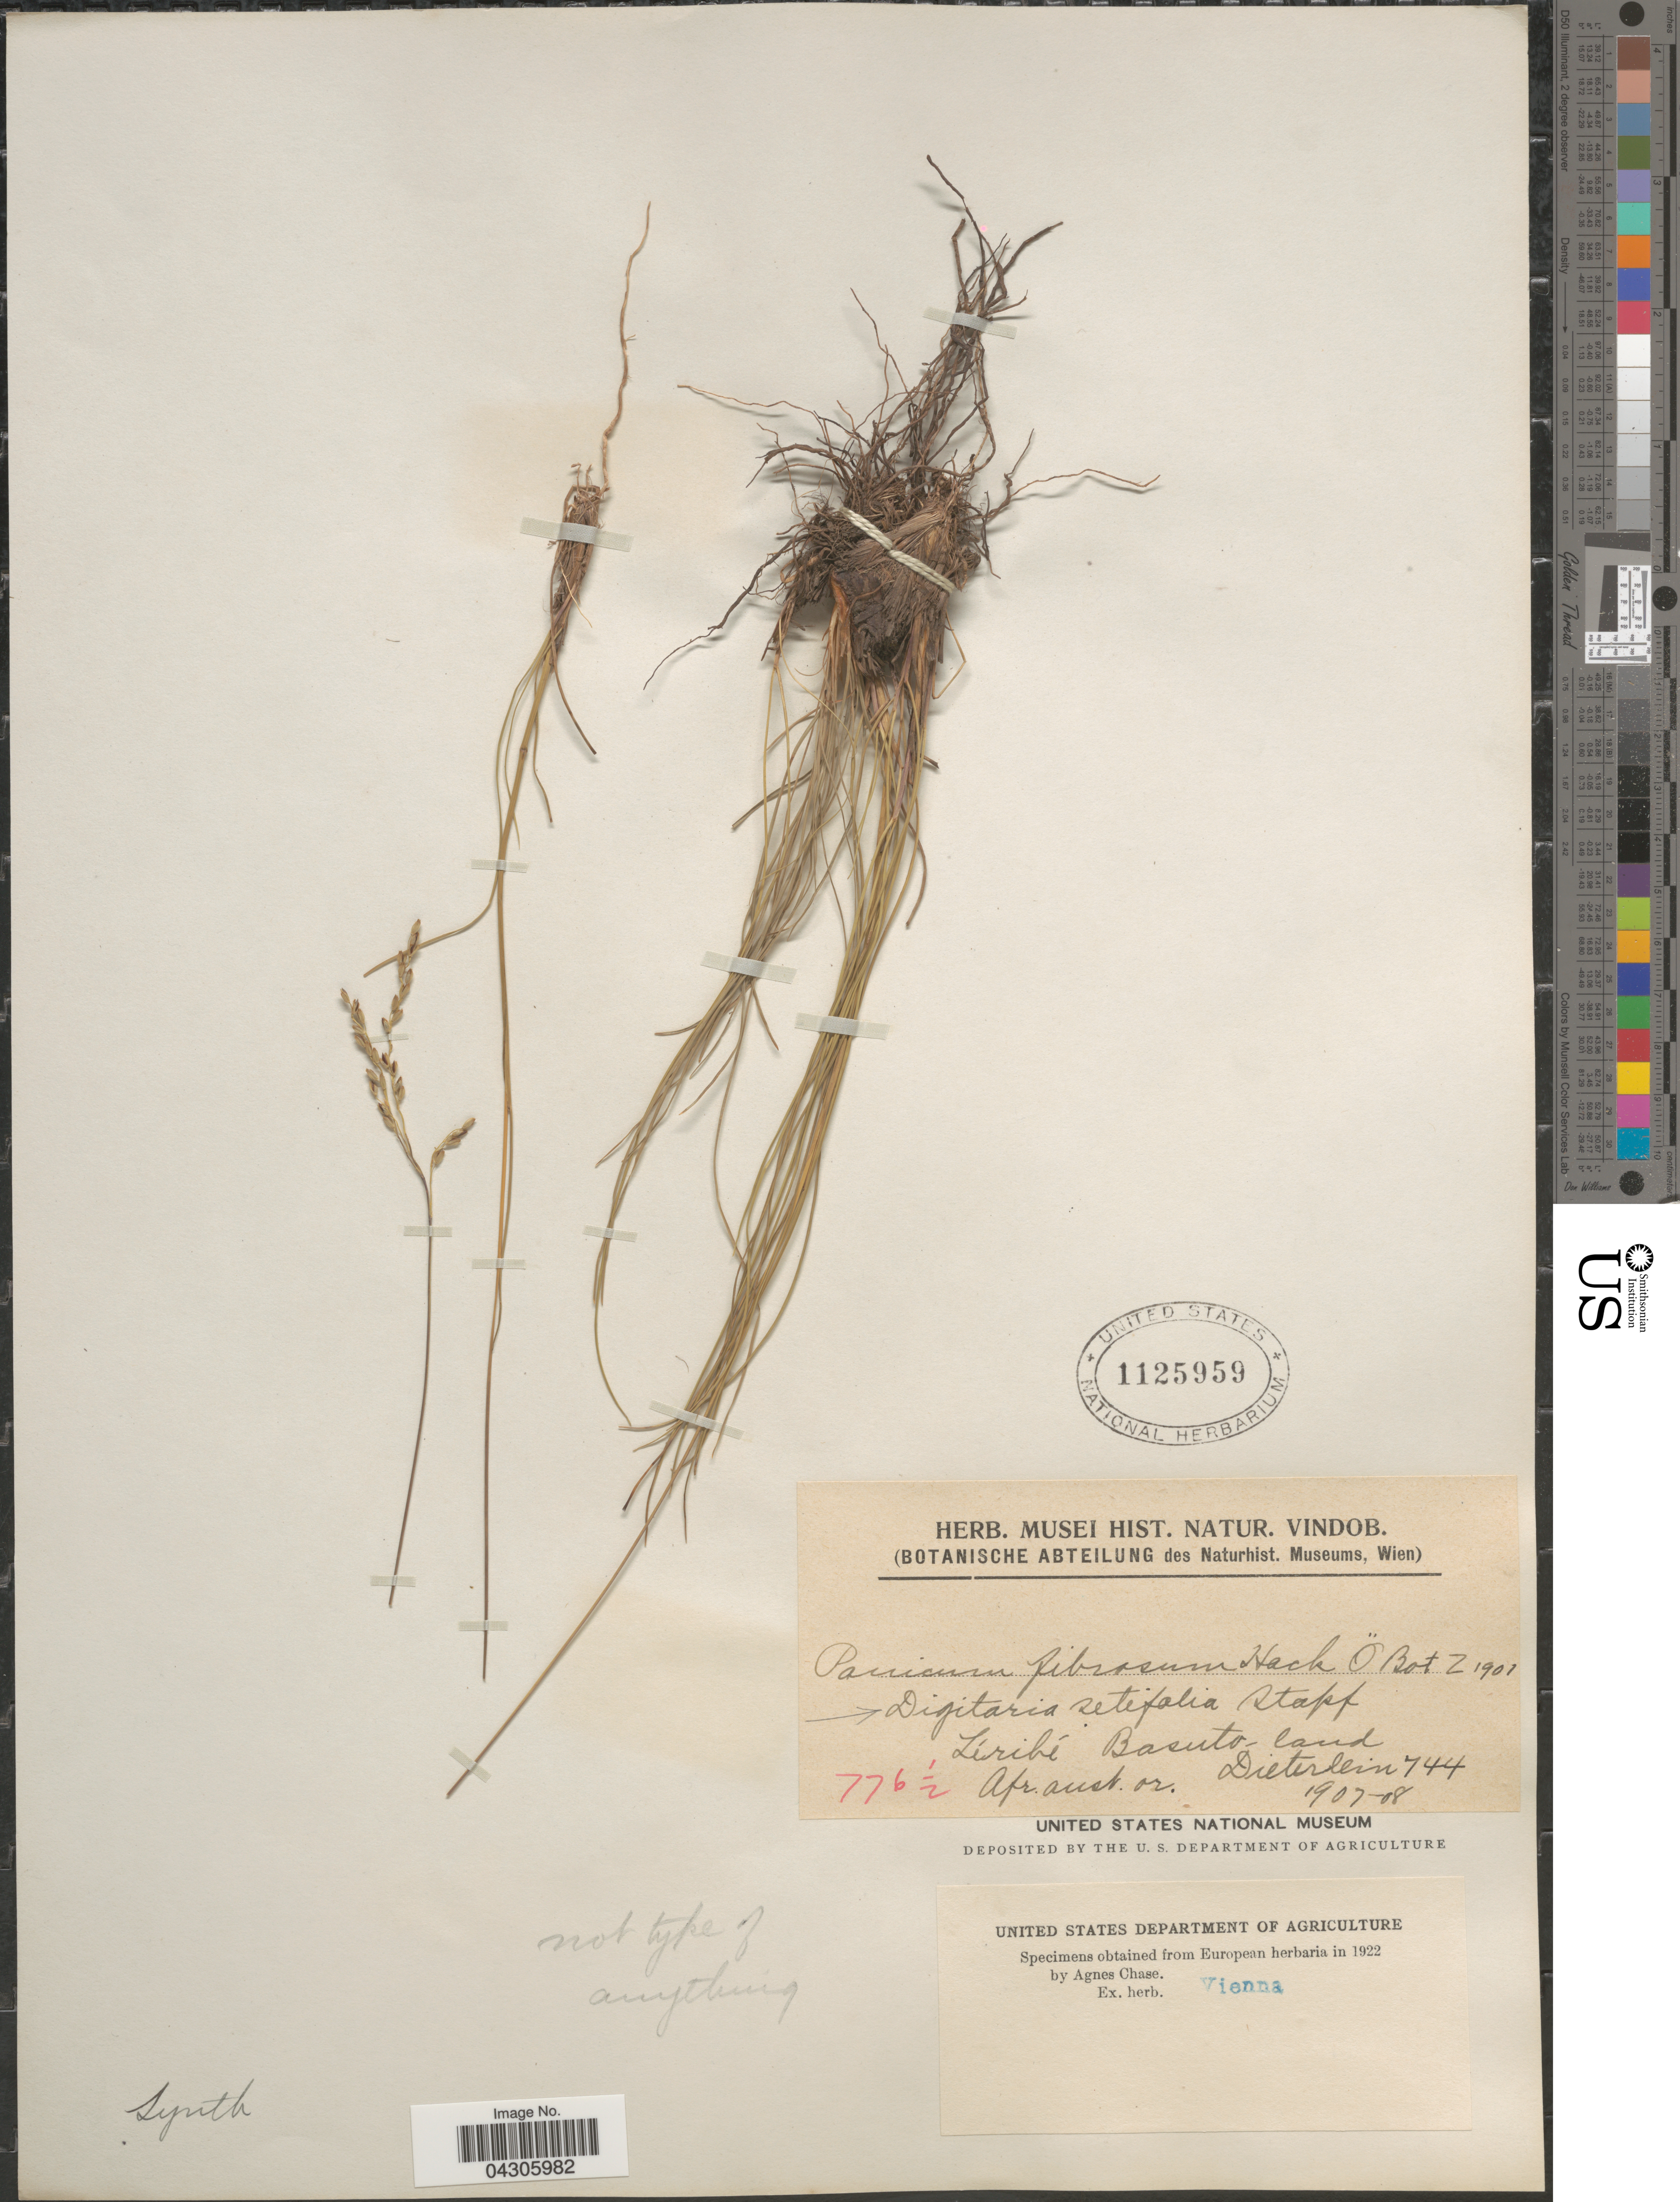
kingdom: Plantae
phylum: Tracheophyta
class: Liliopsida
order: Poales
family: Poaceae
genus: Digitaria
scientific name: Digitaria setifolia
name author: Stapf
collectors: -. Dieterlen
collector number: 744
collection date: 1907/1908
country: Lesotho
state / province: Leribe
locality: Léribé. Basuto-land. Afr. austr. or.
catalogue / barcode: US 1125959